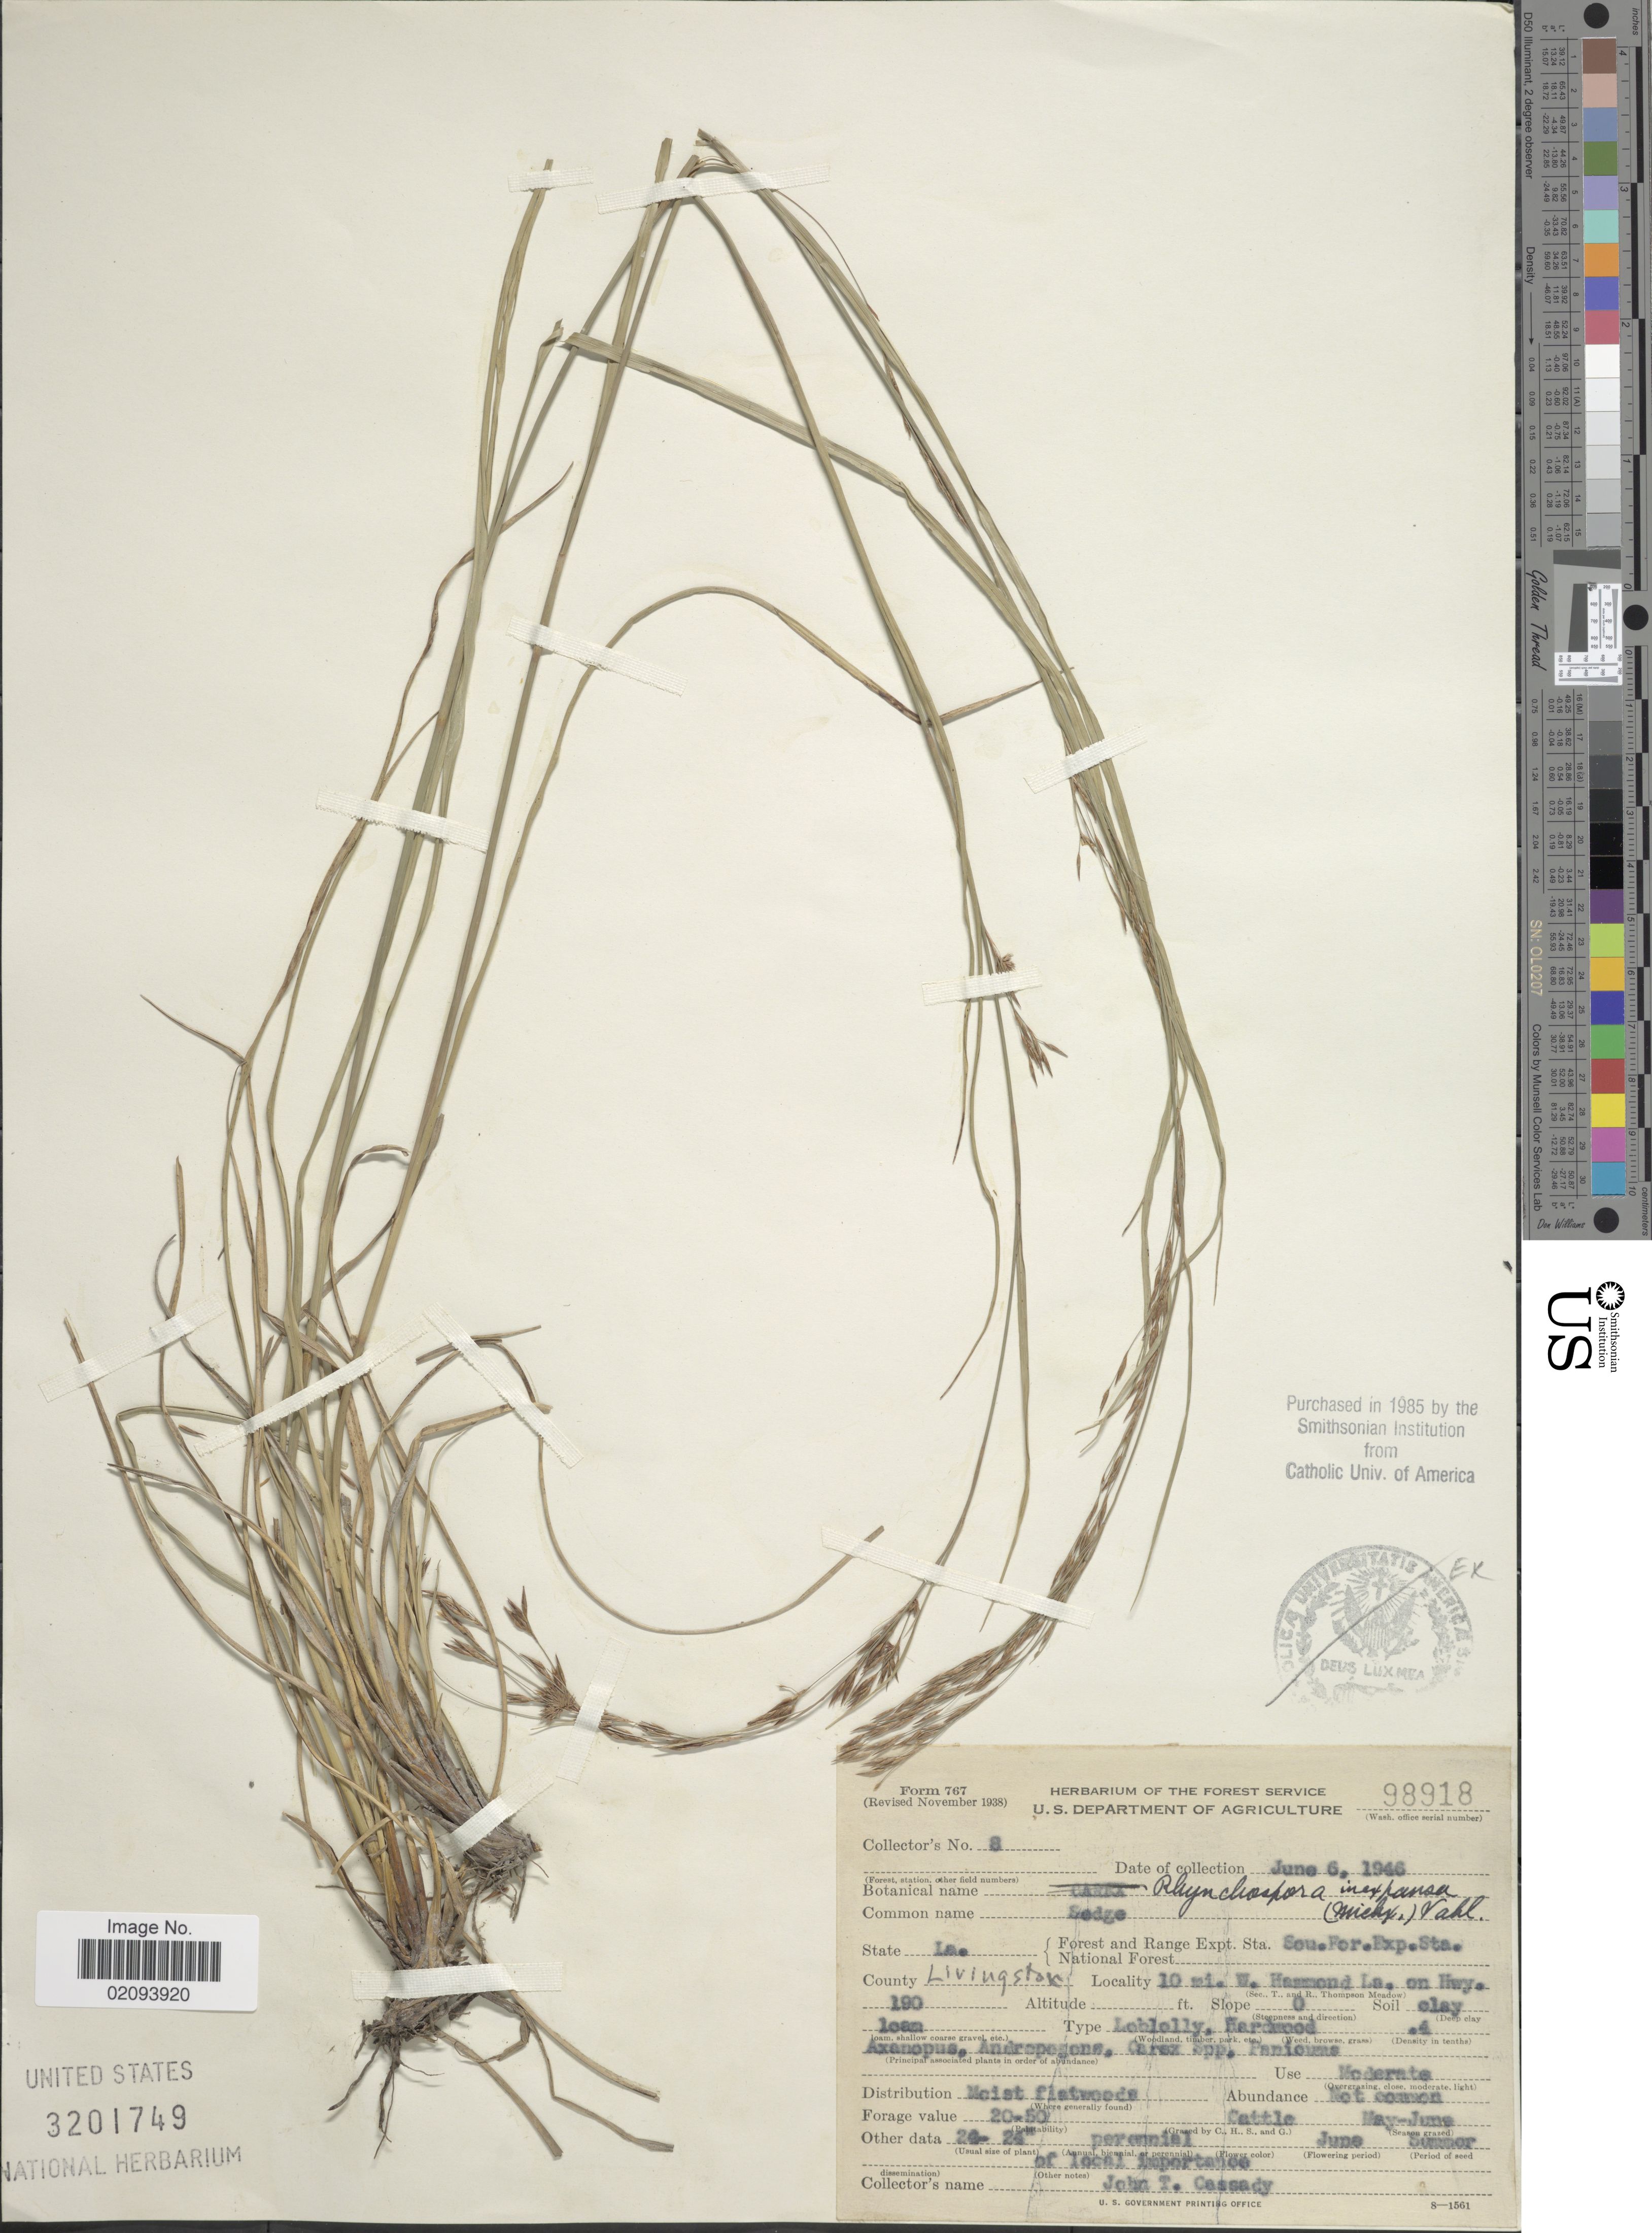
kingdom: Plantae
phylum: Tracheophyta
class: Liliopsida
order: Poales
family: Cyperaceae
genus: Rhynchospora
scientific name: Rhynchospora inexpansa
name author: (Michx.) Vahl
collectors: J. Cassady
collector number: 8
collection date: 1946-06-06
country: United States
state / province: Louisiana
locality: State La. County Livingston. 10 mi. W. hammond La. on Hwy.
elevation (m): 58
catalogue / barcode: US 3201749